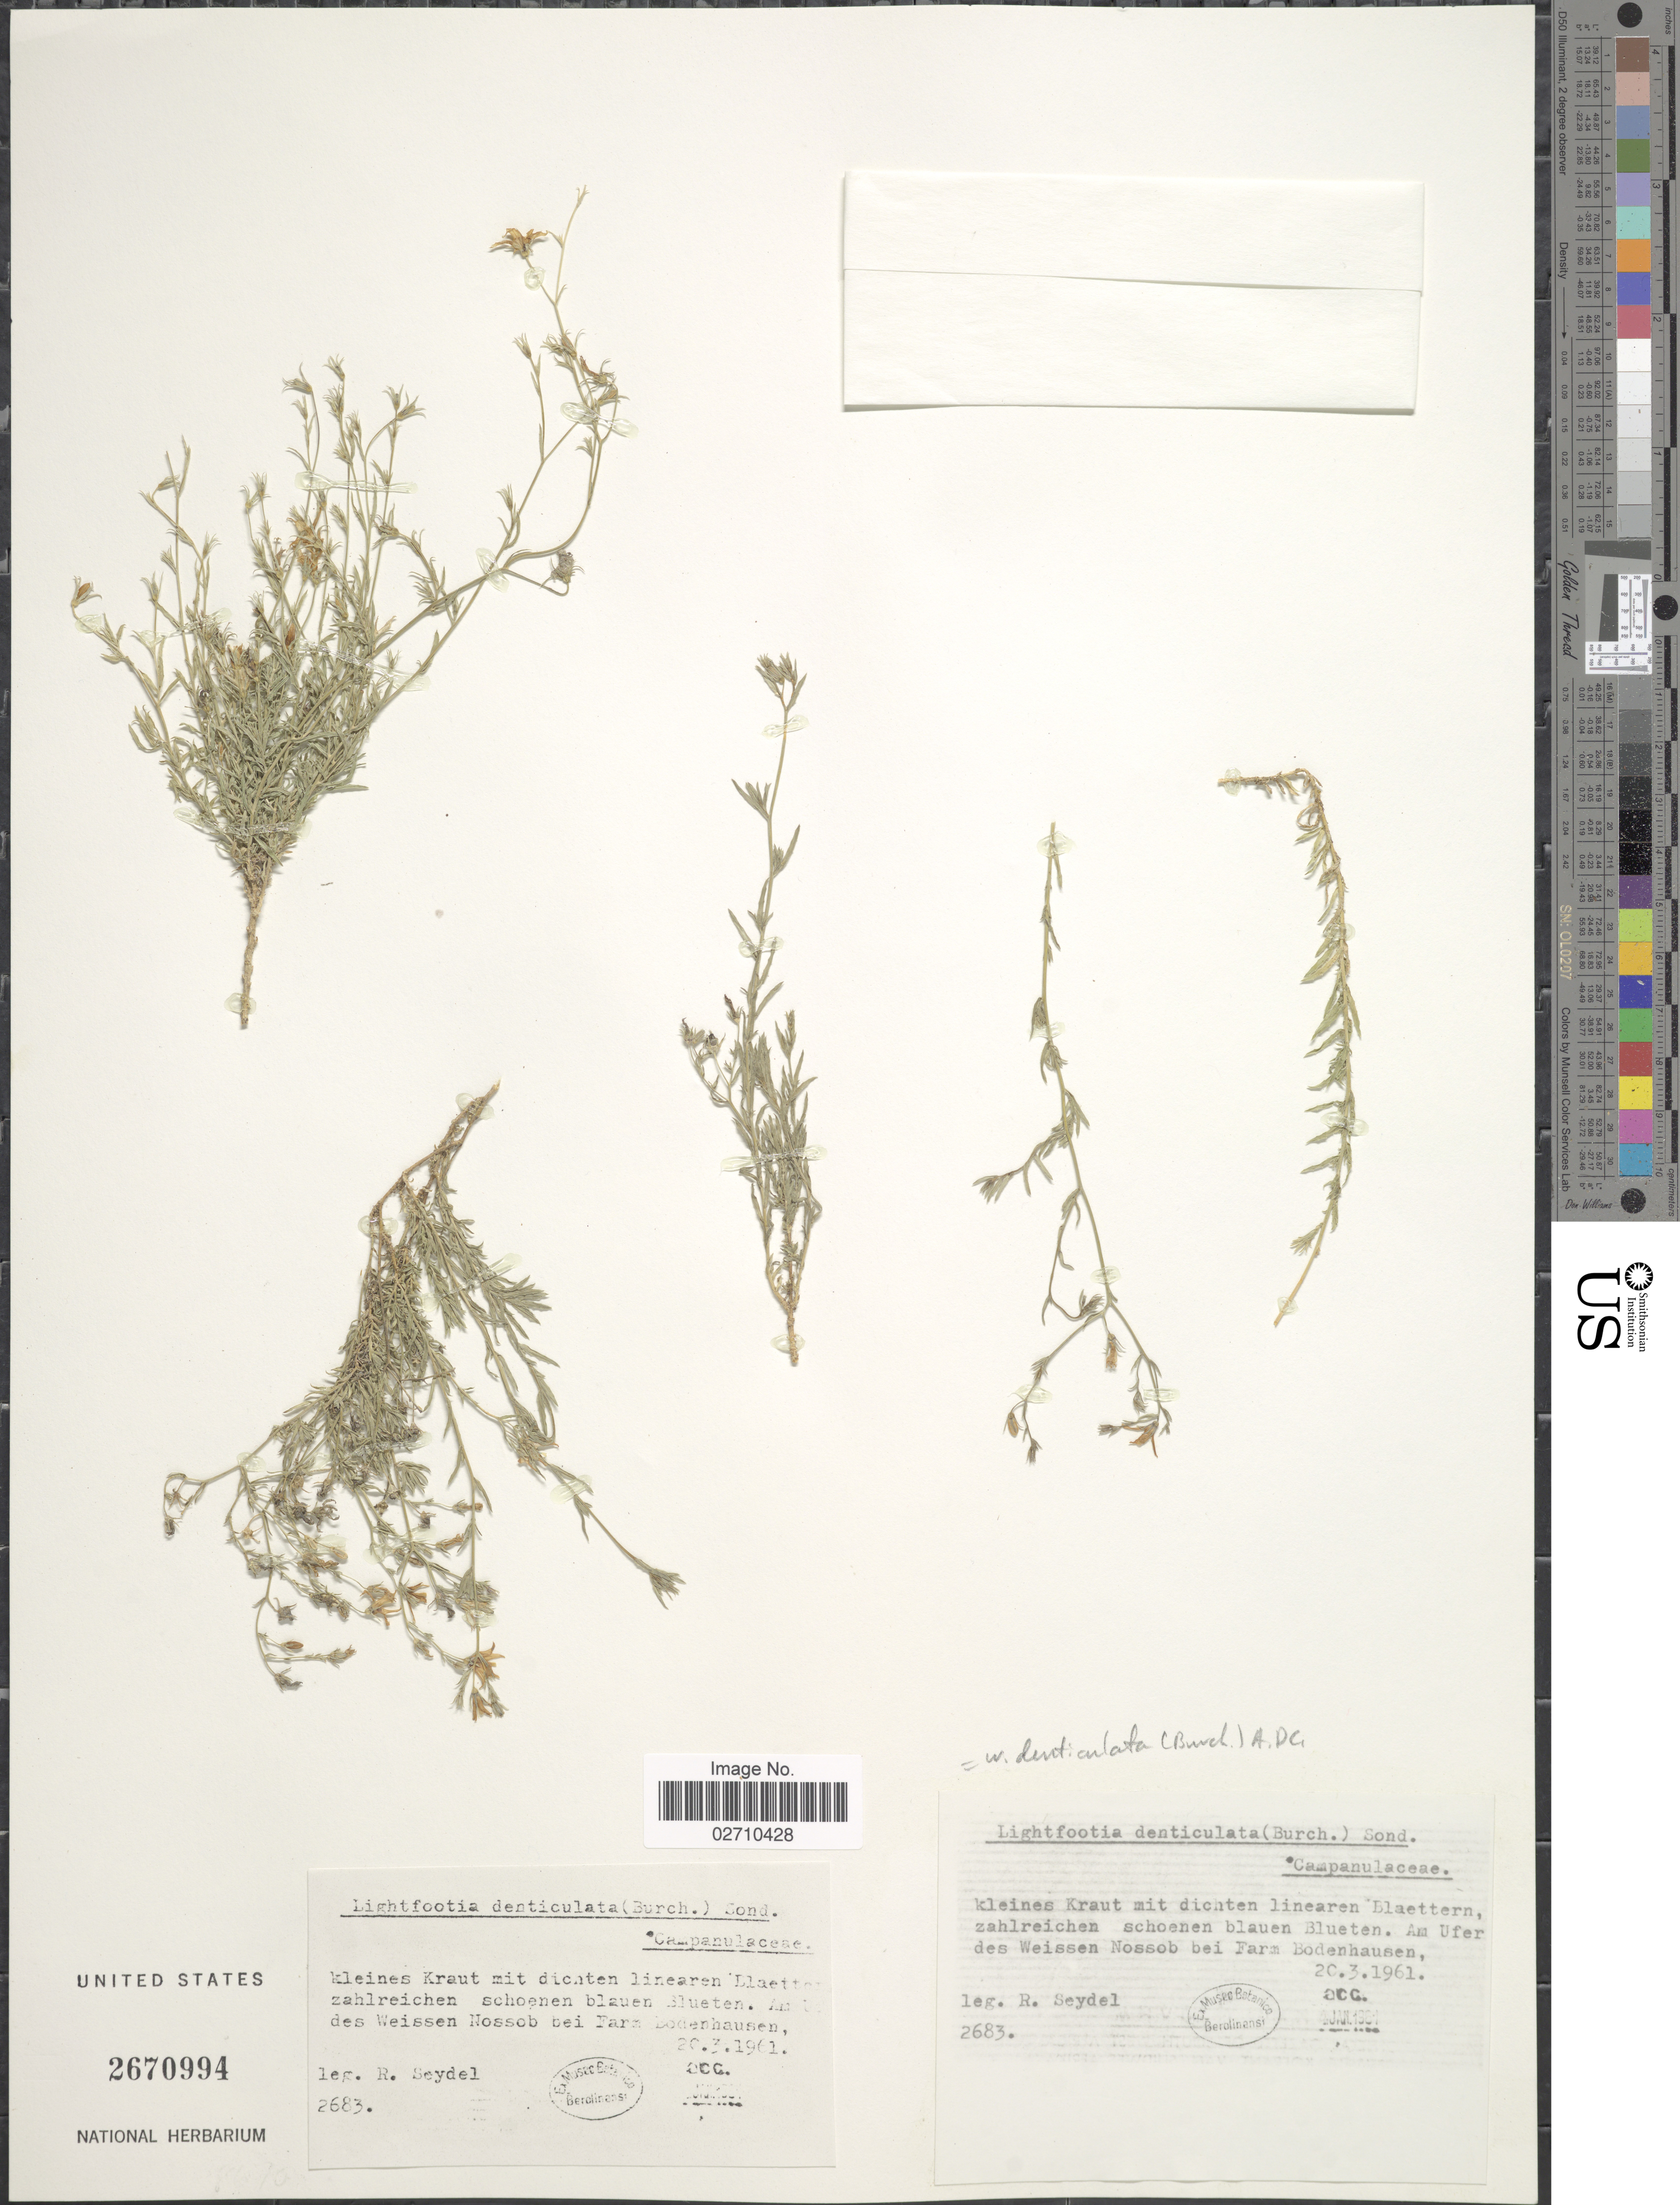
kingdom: Plantae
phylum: Tracheophyta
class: Magnoliopsida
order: Asterales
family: Campanulaceae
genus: Wahlenbergia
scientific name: Wahlenbergia denticulata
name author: (Burch.) A. DC.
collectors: R. Seydel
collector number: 2683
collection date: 1961-03-20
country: Namibia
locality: Am Ufer des Weissen Nossob bei Farm Bodenhausen.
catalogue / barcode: US 2670994